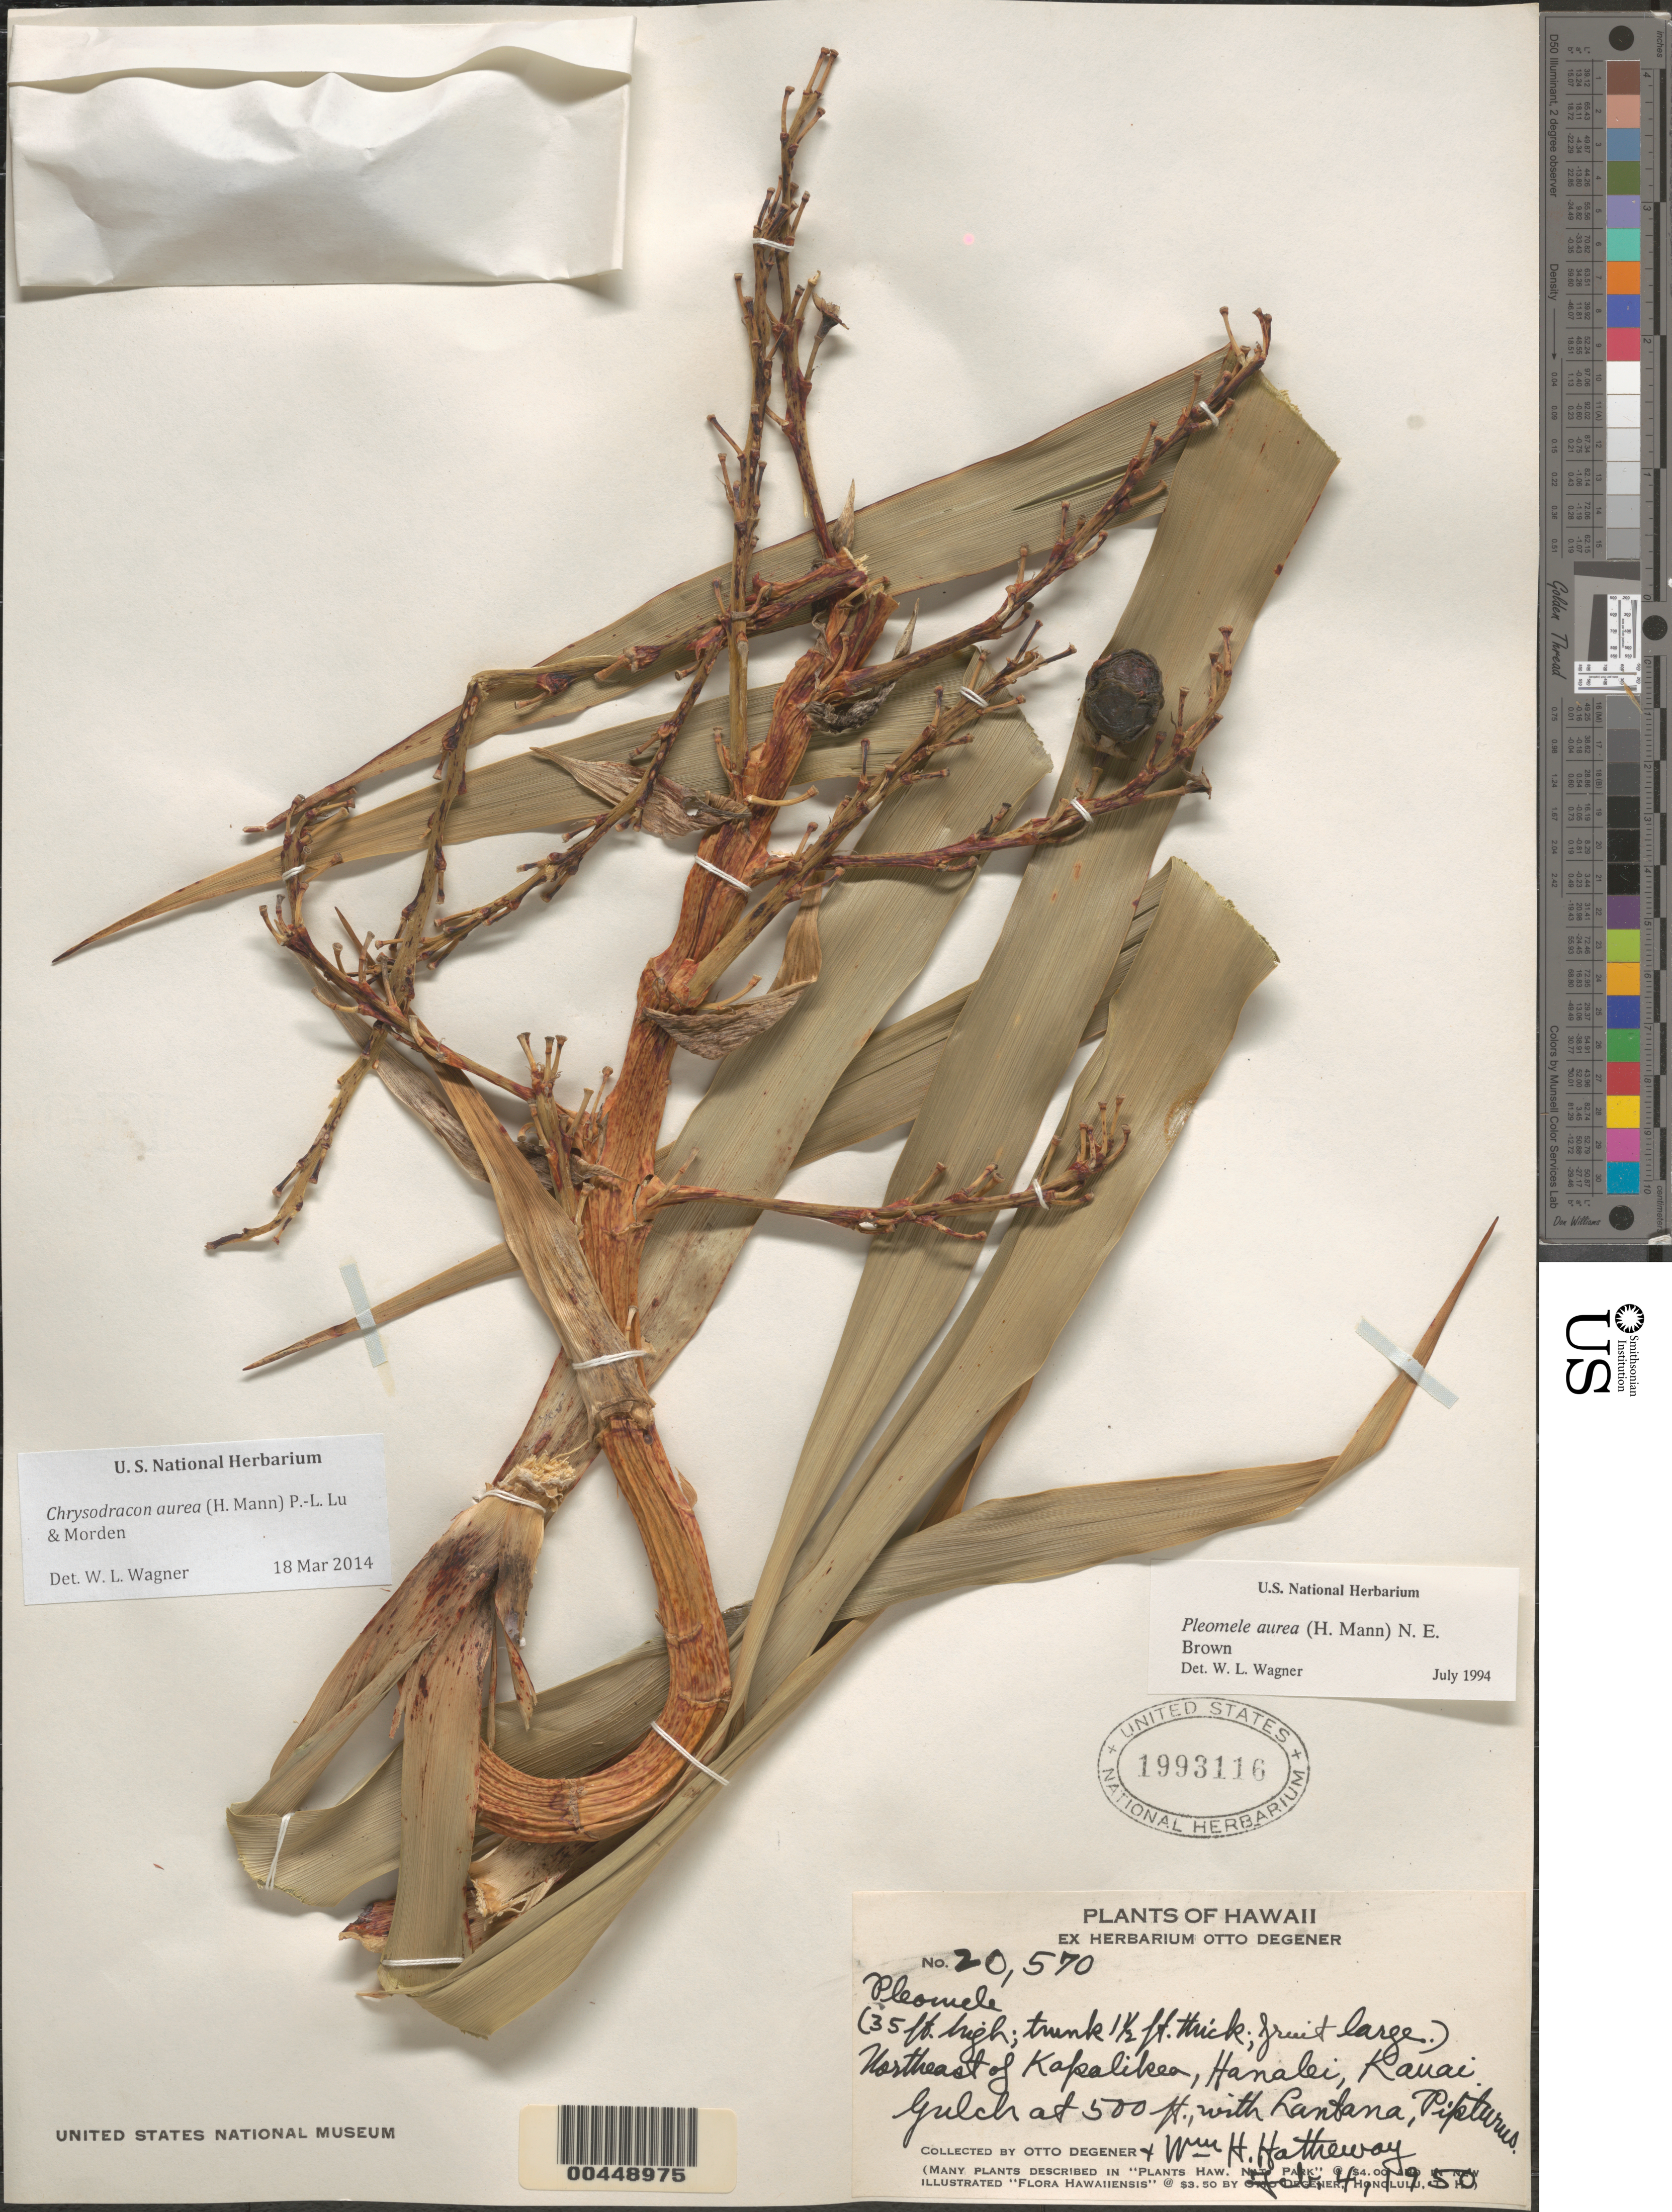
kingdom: Plantae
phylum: Tracheophyta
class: Liliopsida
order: Asparagales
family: Asparagaceae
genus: Dracaena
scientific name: Dracaena aurea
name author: H. Mann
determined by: Wagner, W. L., (BOT), Smithsonian Institution - National Museum of Natural History (UNITED STATES)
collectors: O. Degener & W. H. Hatheway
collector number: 20570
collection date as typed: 4 Feb 1950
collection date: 1950-02-04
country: United States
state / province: Hawaii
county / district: Kauai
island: Kaua'i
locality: NE of Kapalikea, Hanalei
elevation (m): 152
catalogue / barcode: US 1993116